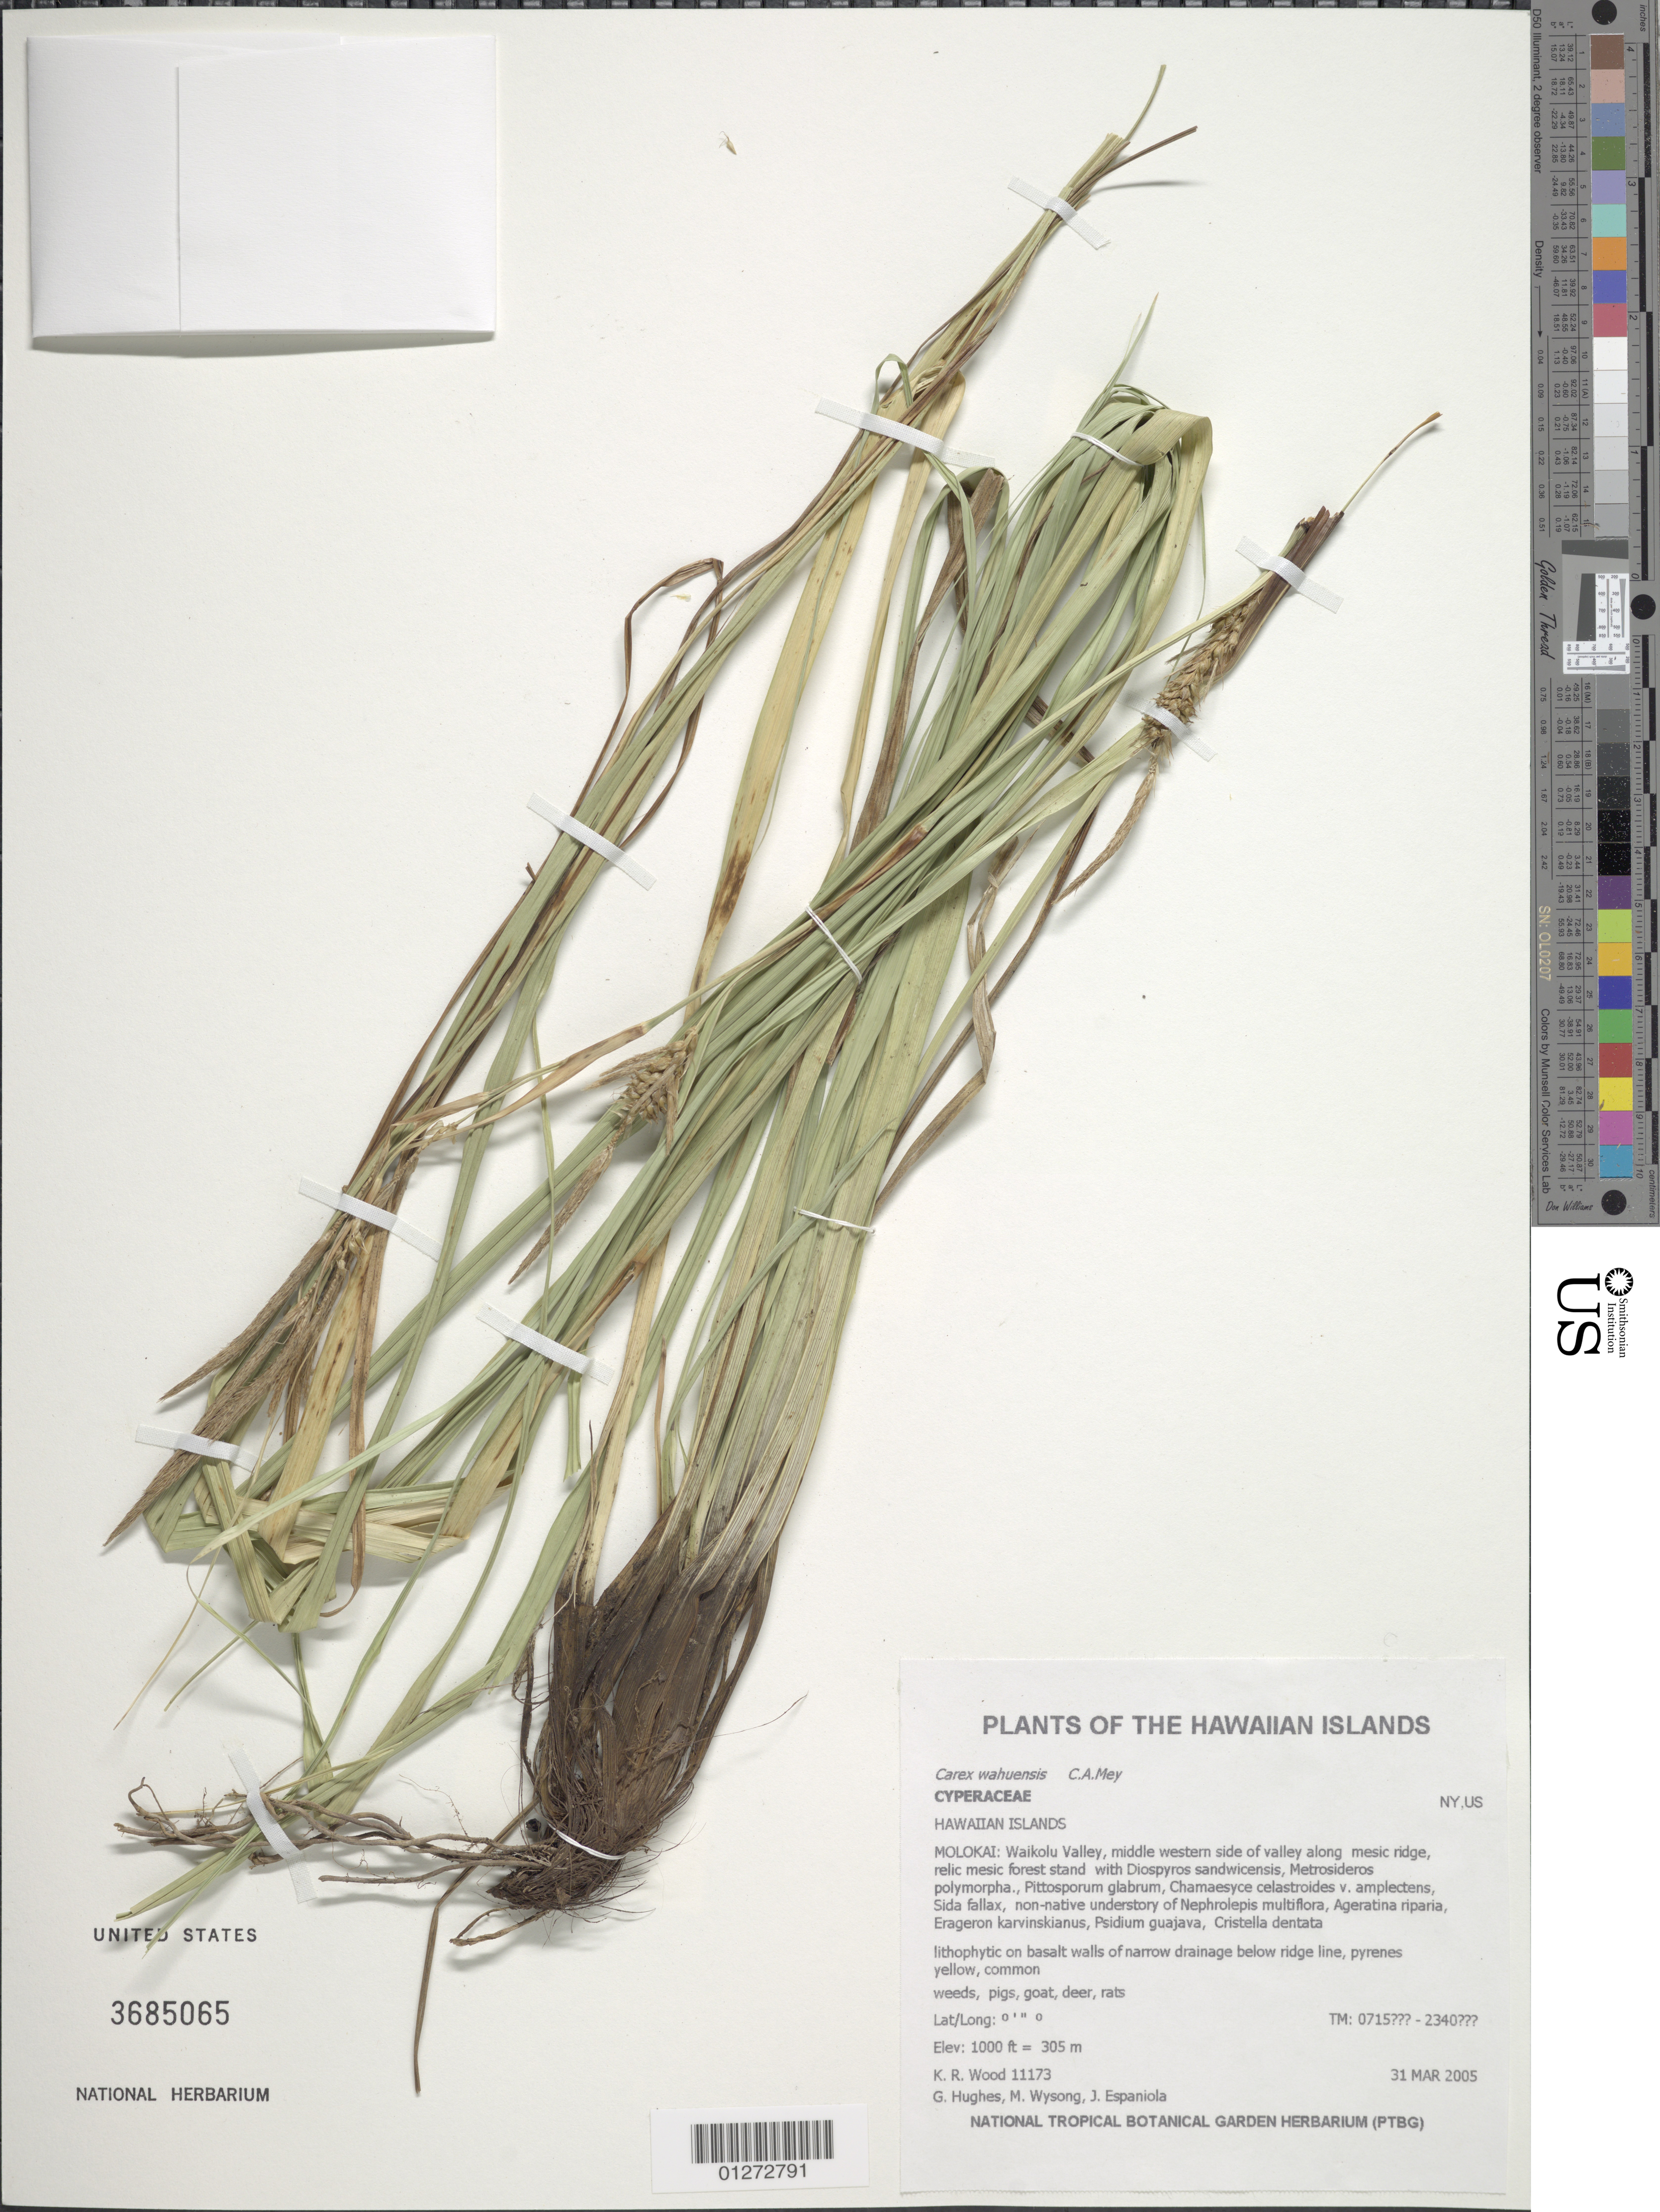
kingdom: Plantae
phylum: Tracheophyta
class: Liliopsida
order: Poales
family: Cyperaceae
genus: Carex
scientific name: Carex wahuensis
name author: C.A. Mey.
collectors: K. R. Wood, G. Hughes, M. Wysong & J. Espaniola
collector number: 11173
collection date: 2005-03-31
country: United States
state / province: Hawaii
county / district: Maui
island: Moloka'i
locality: Waikolu Valley, middle western side of valley along mesic ridge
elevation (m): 305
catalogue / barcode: US 3685065